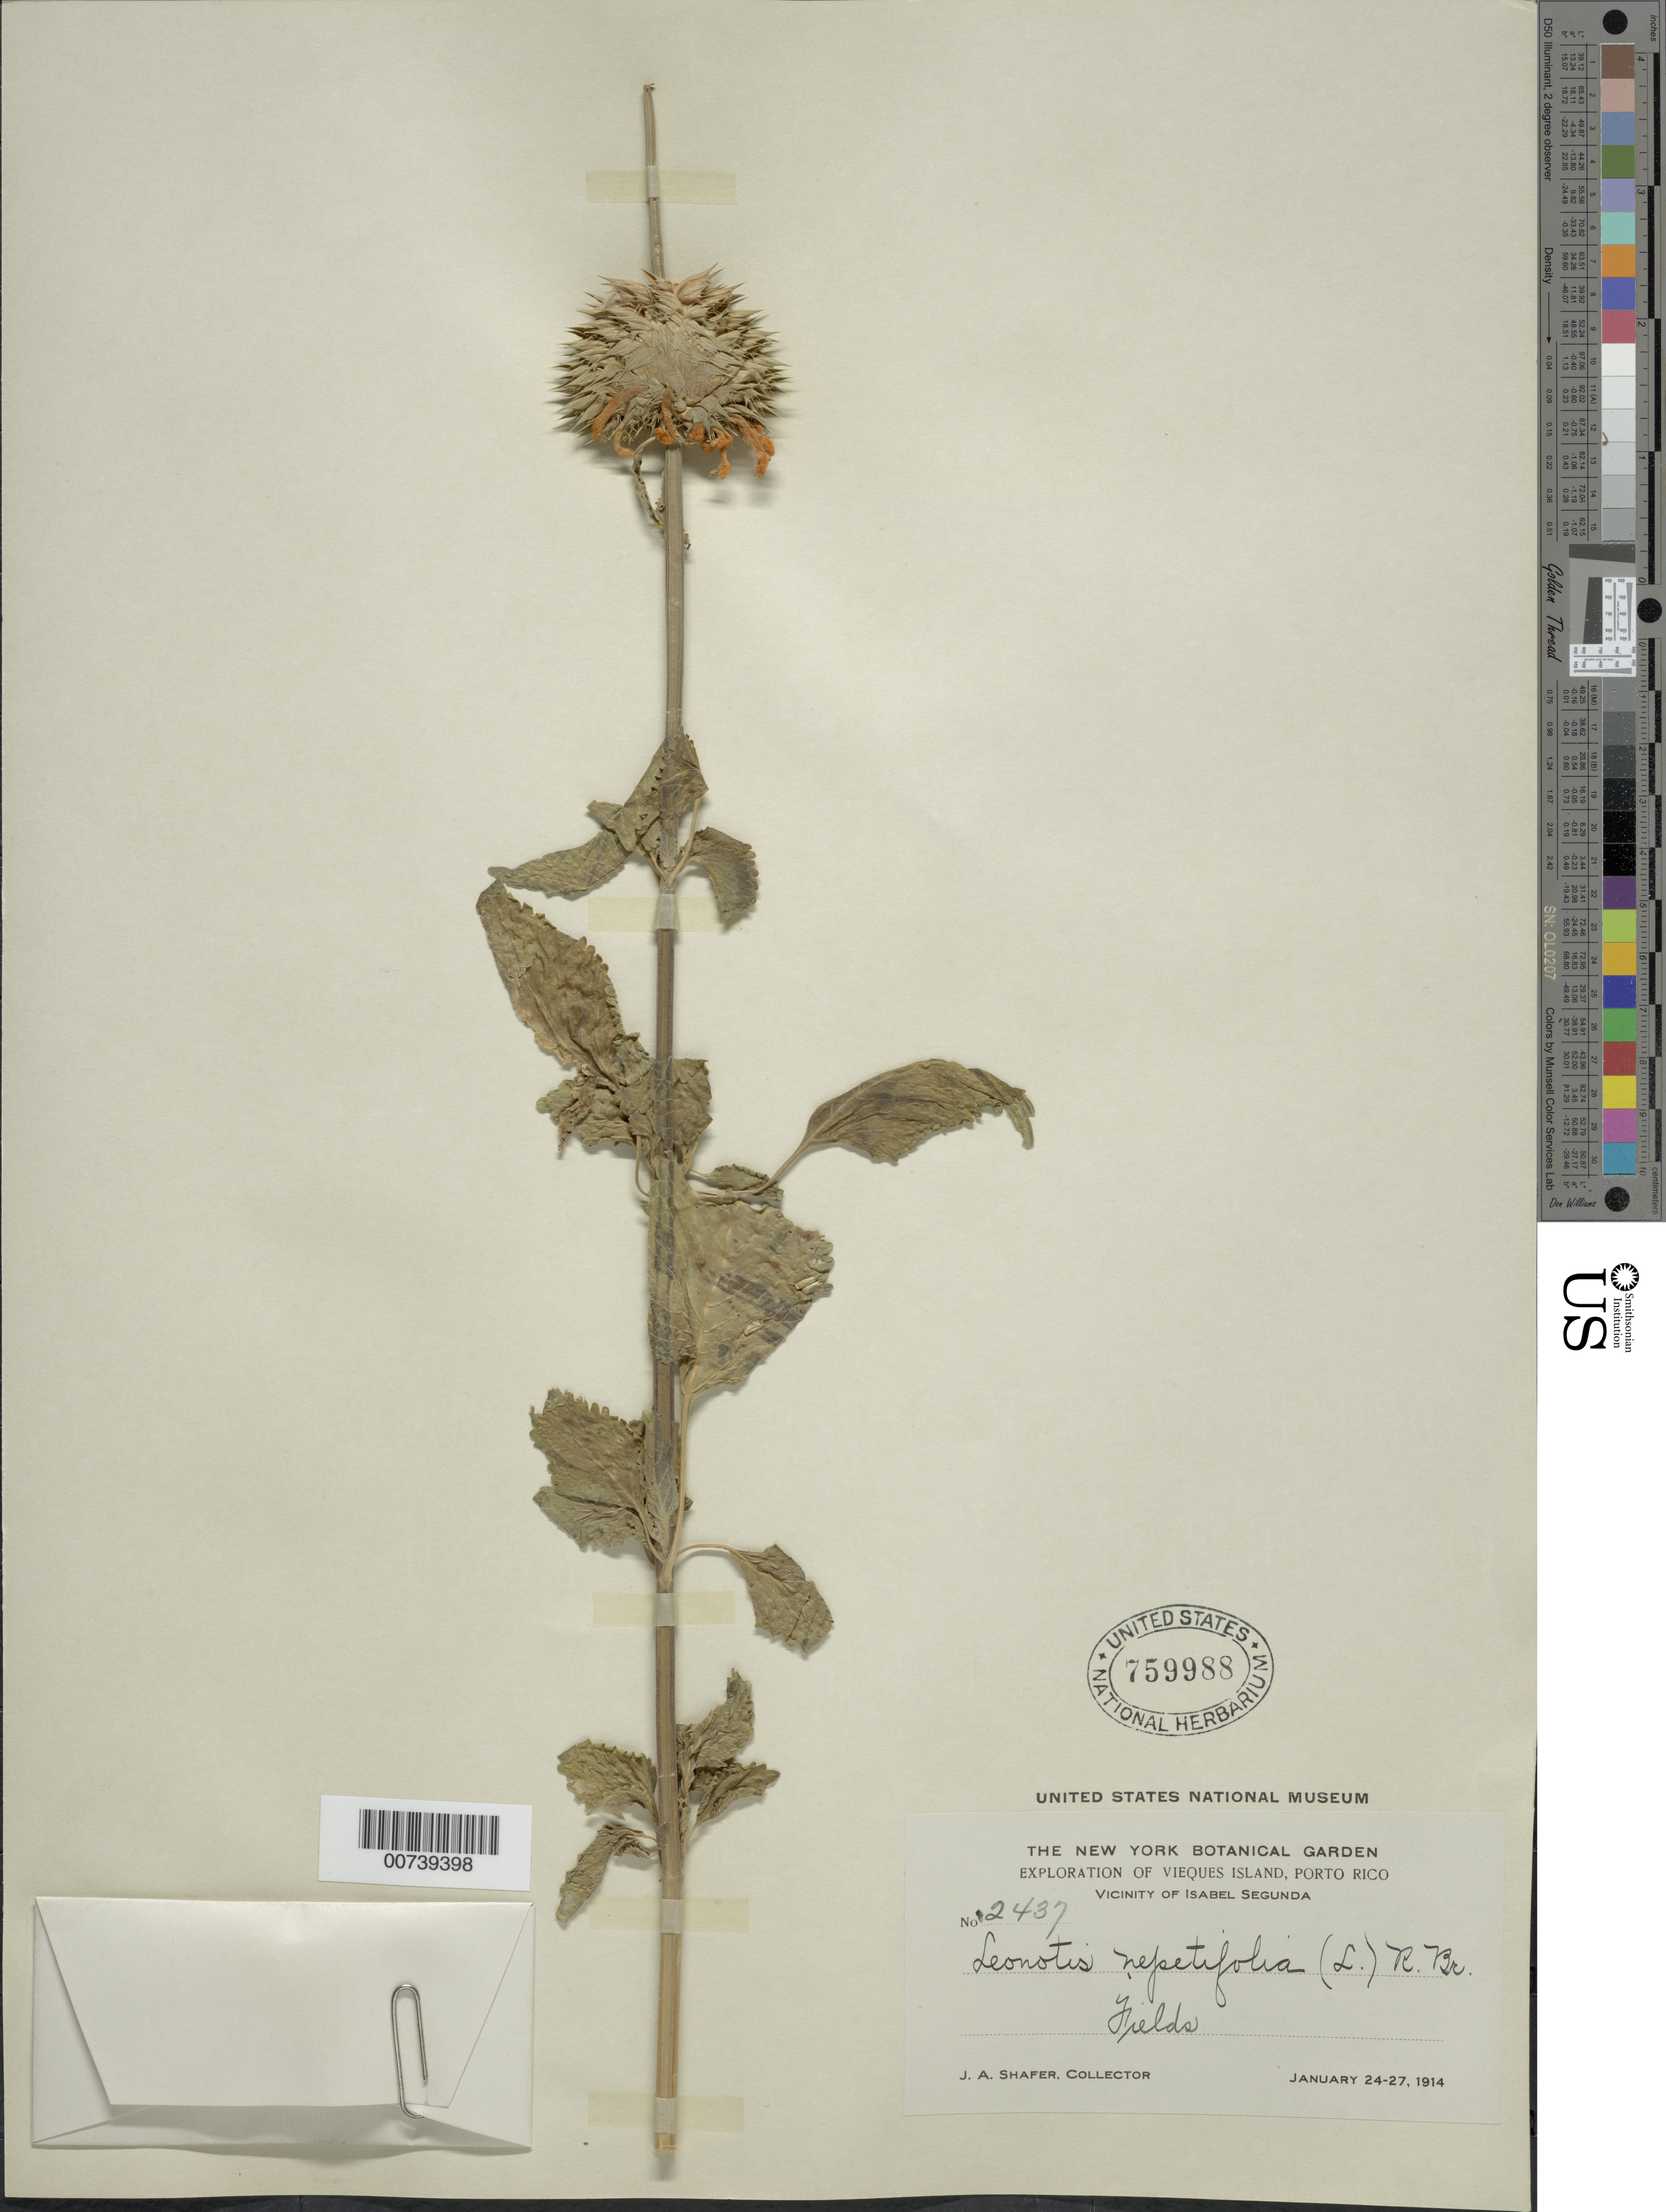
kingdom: Plantae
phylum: Tracheophyta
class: Magnoliopsida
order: Lamiales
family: Lamiaceae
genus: Leonotis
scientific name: Leonotis nepetifolia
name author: (L.) R. Br.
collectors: J. A. Shafer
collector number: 2437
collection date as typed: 24 Jan 1914 to 27 Jan 1914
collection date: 1914-01-24/1914-01-27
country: Puerto Rico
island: Vieques I.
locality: vicinity of Isabel Segunda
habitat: Fields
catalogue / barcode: US 759988